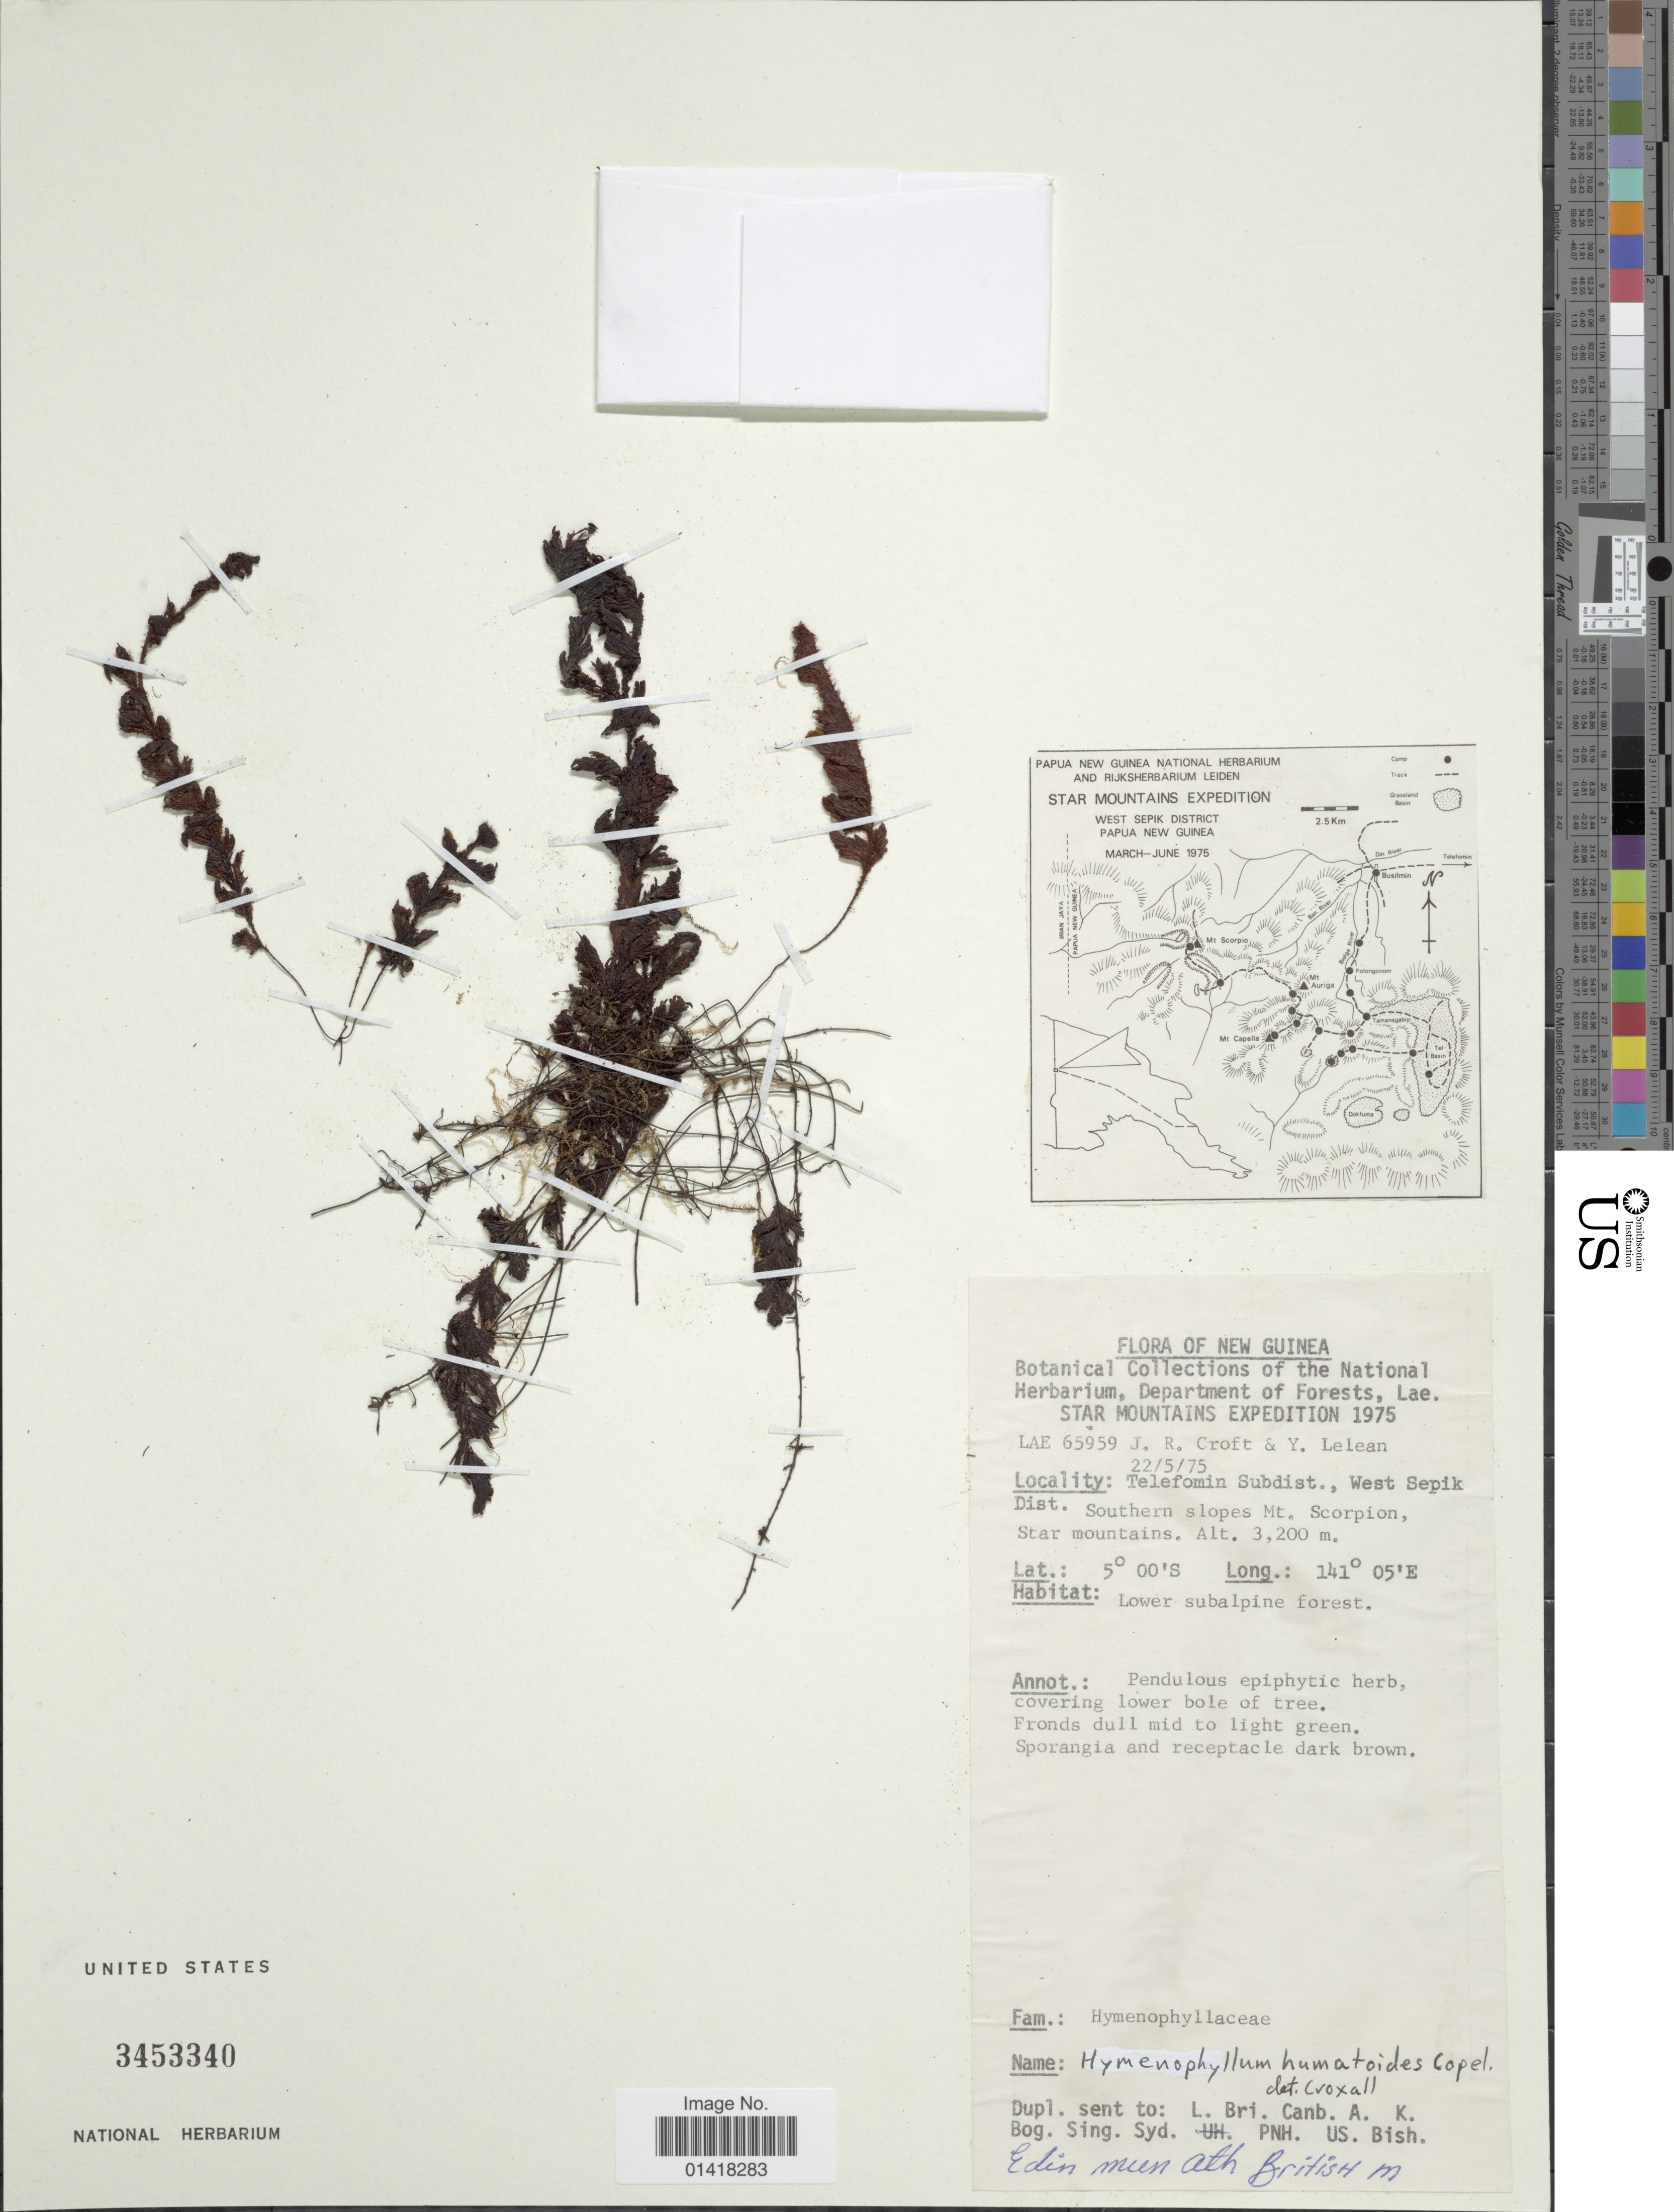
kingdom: Plantae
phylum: Tracheophyta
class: Polypodiopsida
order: Hymenophyllales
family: Hymenophyllaceae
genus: Hymenophyllum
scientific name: Hymenophyllum humatoides (Copel.) comb. ined., 2015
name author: (Copel.)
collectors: J. R. Croft & Y. Lelean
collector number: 65959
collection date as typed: Transcribed d/m/y: 22/5/75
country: Papua New Guinea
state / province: Sandaun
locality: New Guinea. Telefomin Subdist., West Sepik Dist. Southern slopes Mt. Scorpion, Star Mountains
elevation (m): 3200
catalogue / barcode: US 3453340